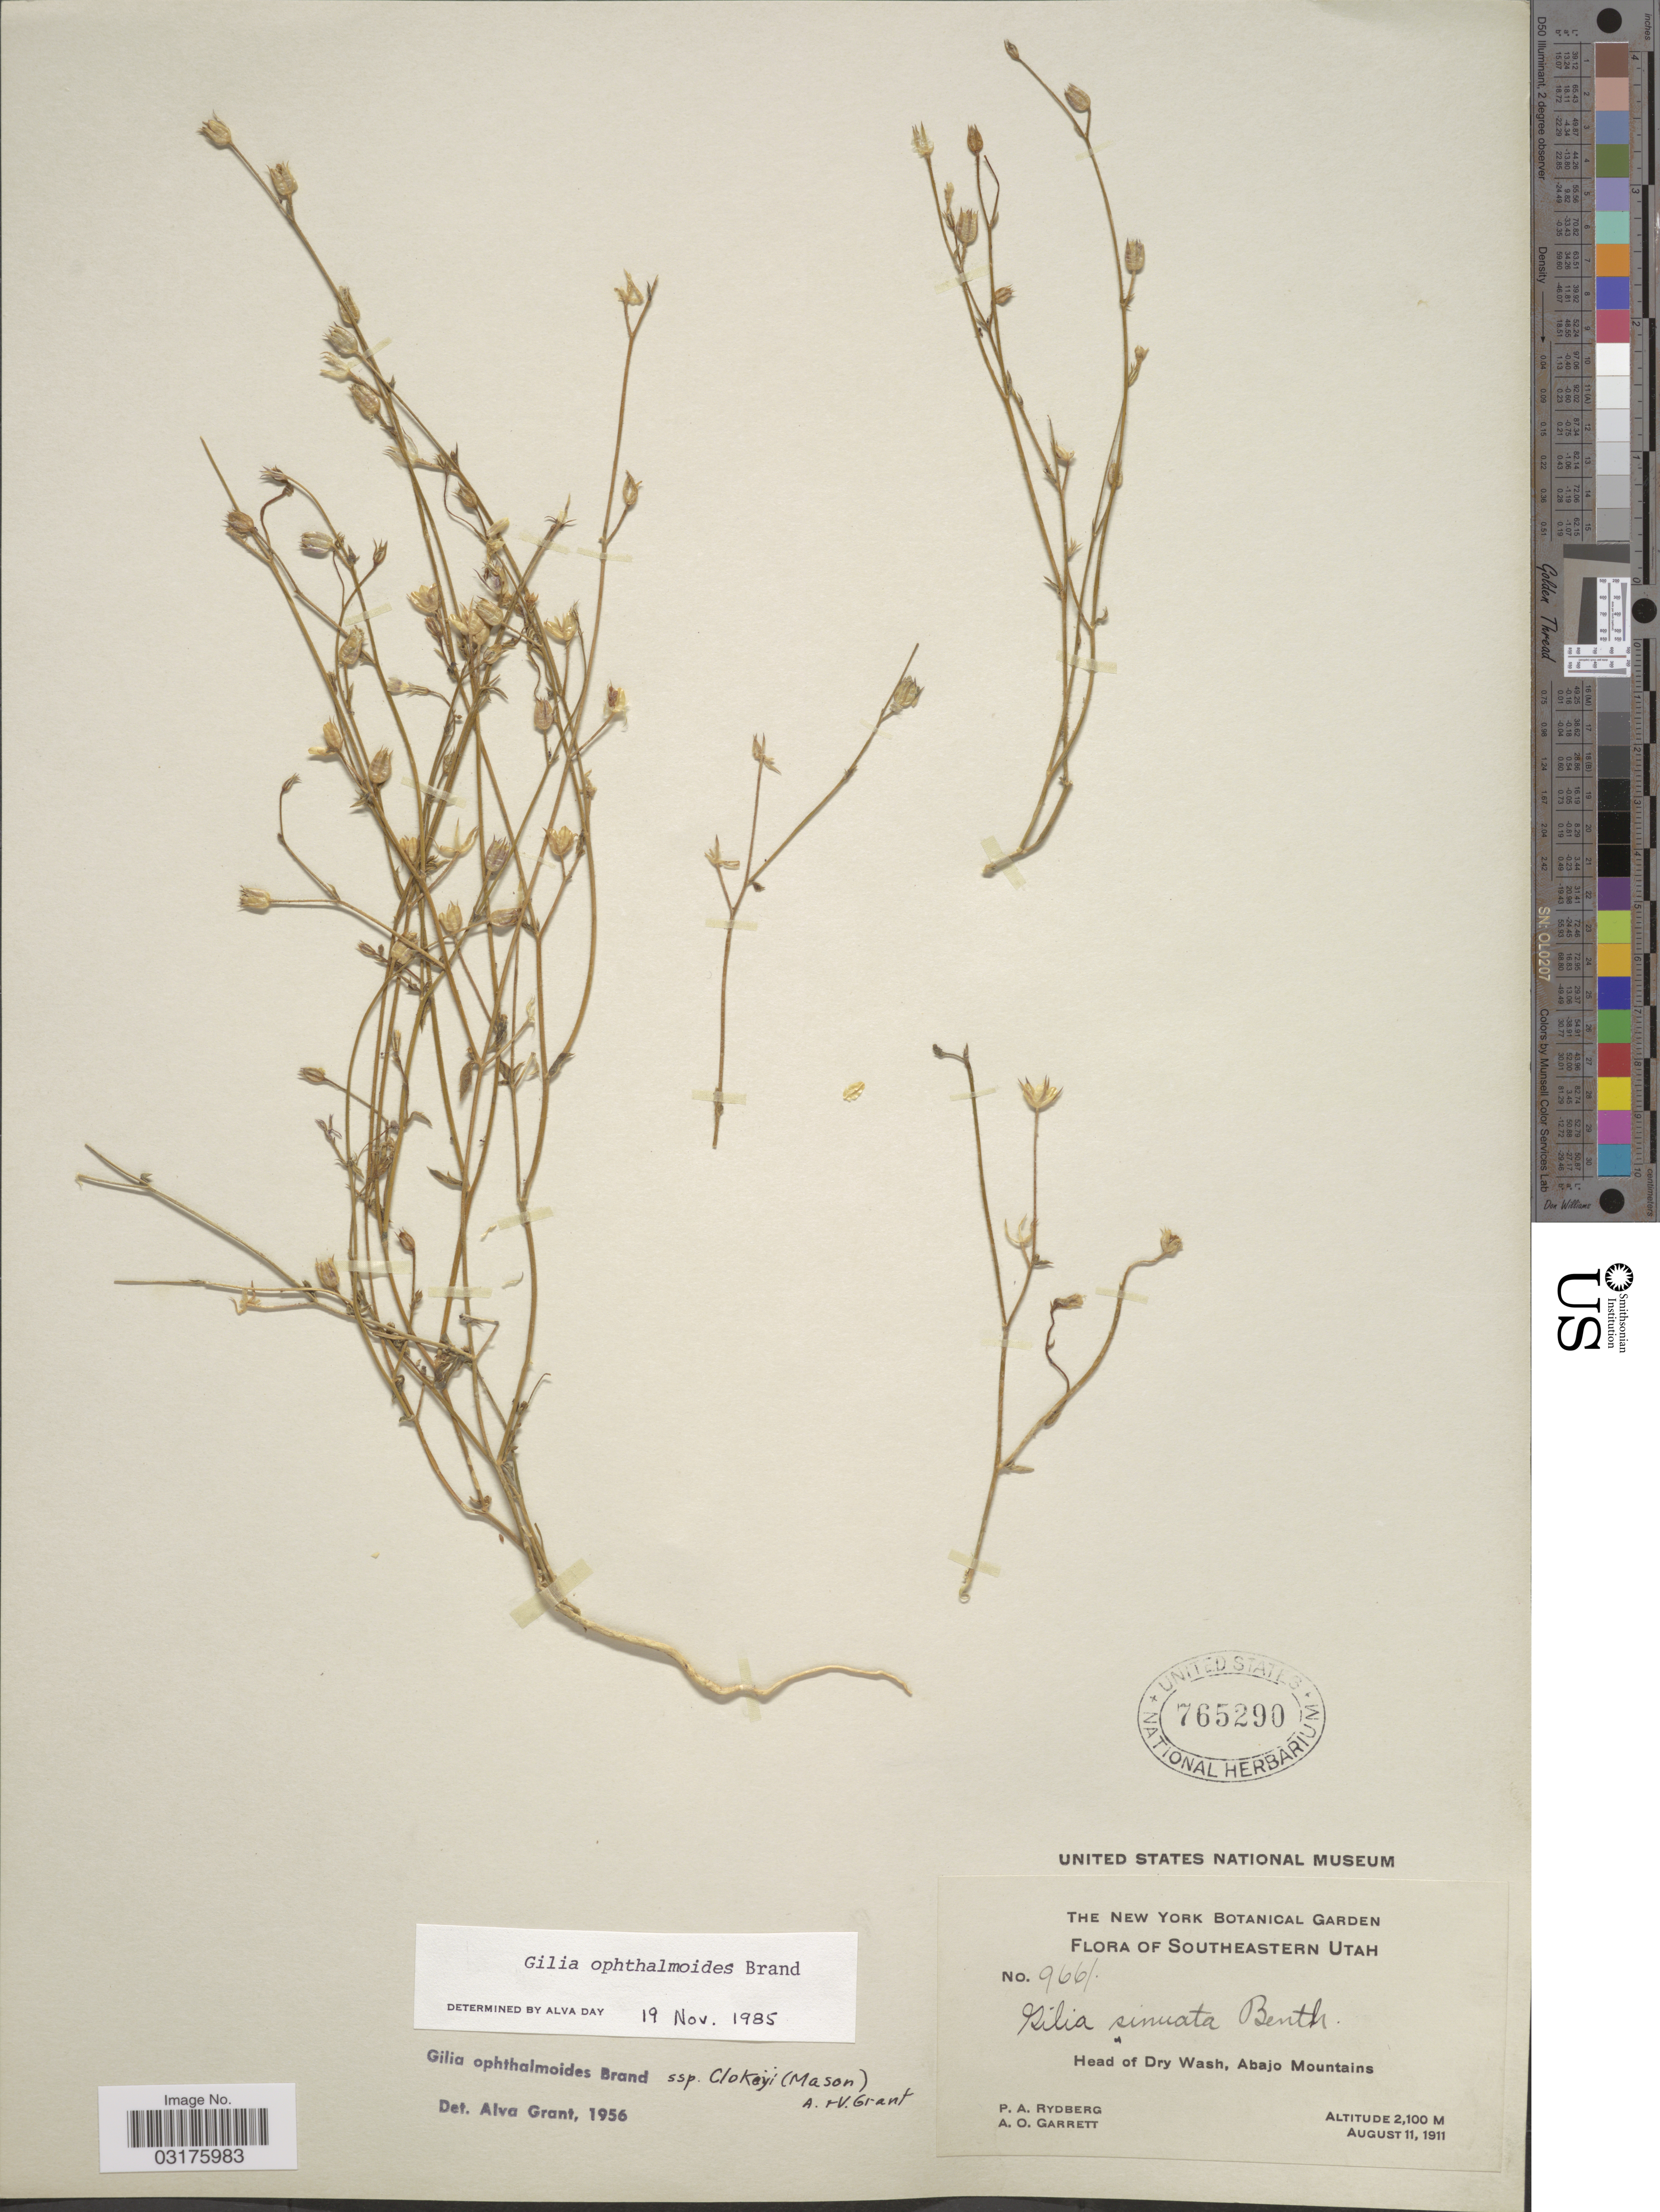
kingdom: Plantae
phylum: Tracheophyta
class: Magnoliopsida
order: Ericales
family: Polemoniaceae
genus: Gilia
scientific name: Gilia ophthalmoides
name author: Brand in Engl.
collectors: P. A. Rydberg & A. O. Garrett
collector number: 9661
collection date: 1911-08-11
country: United States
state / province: Utah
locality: Southeastern Utah, Head of Dry Wash, Abajo Mountains.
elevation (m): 2100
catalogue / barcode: US 765290